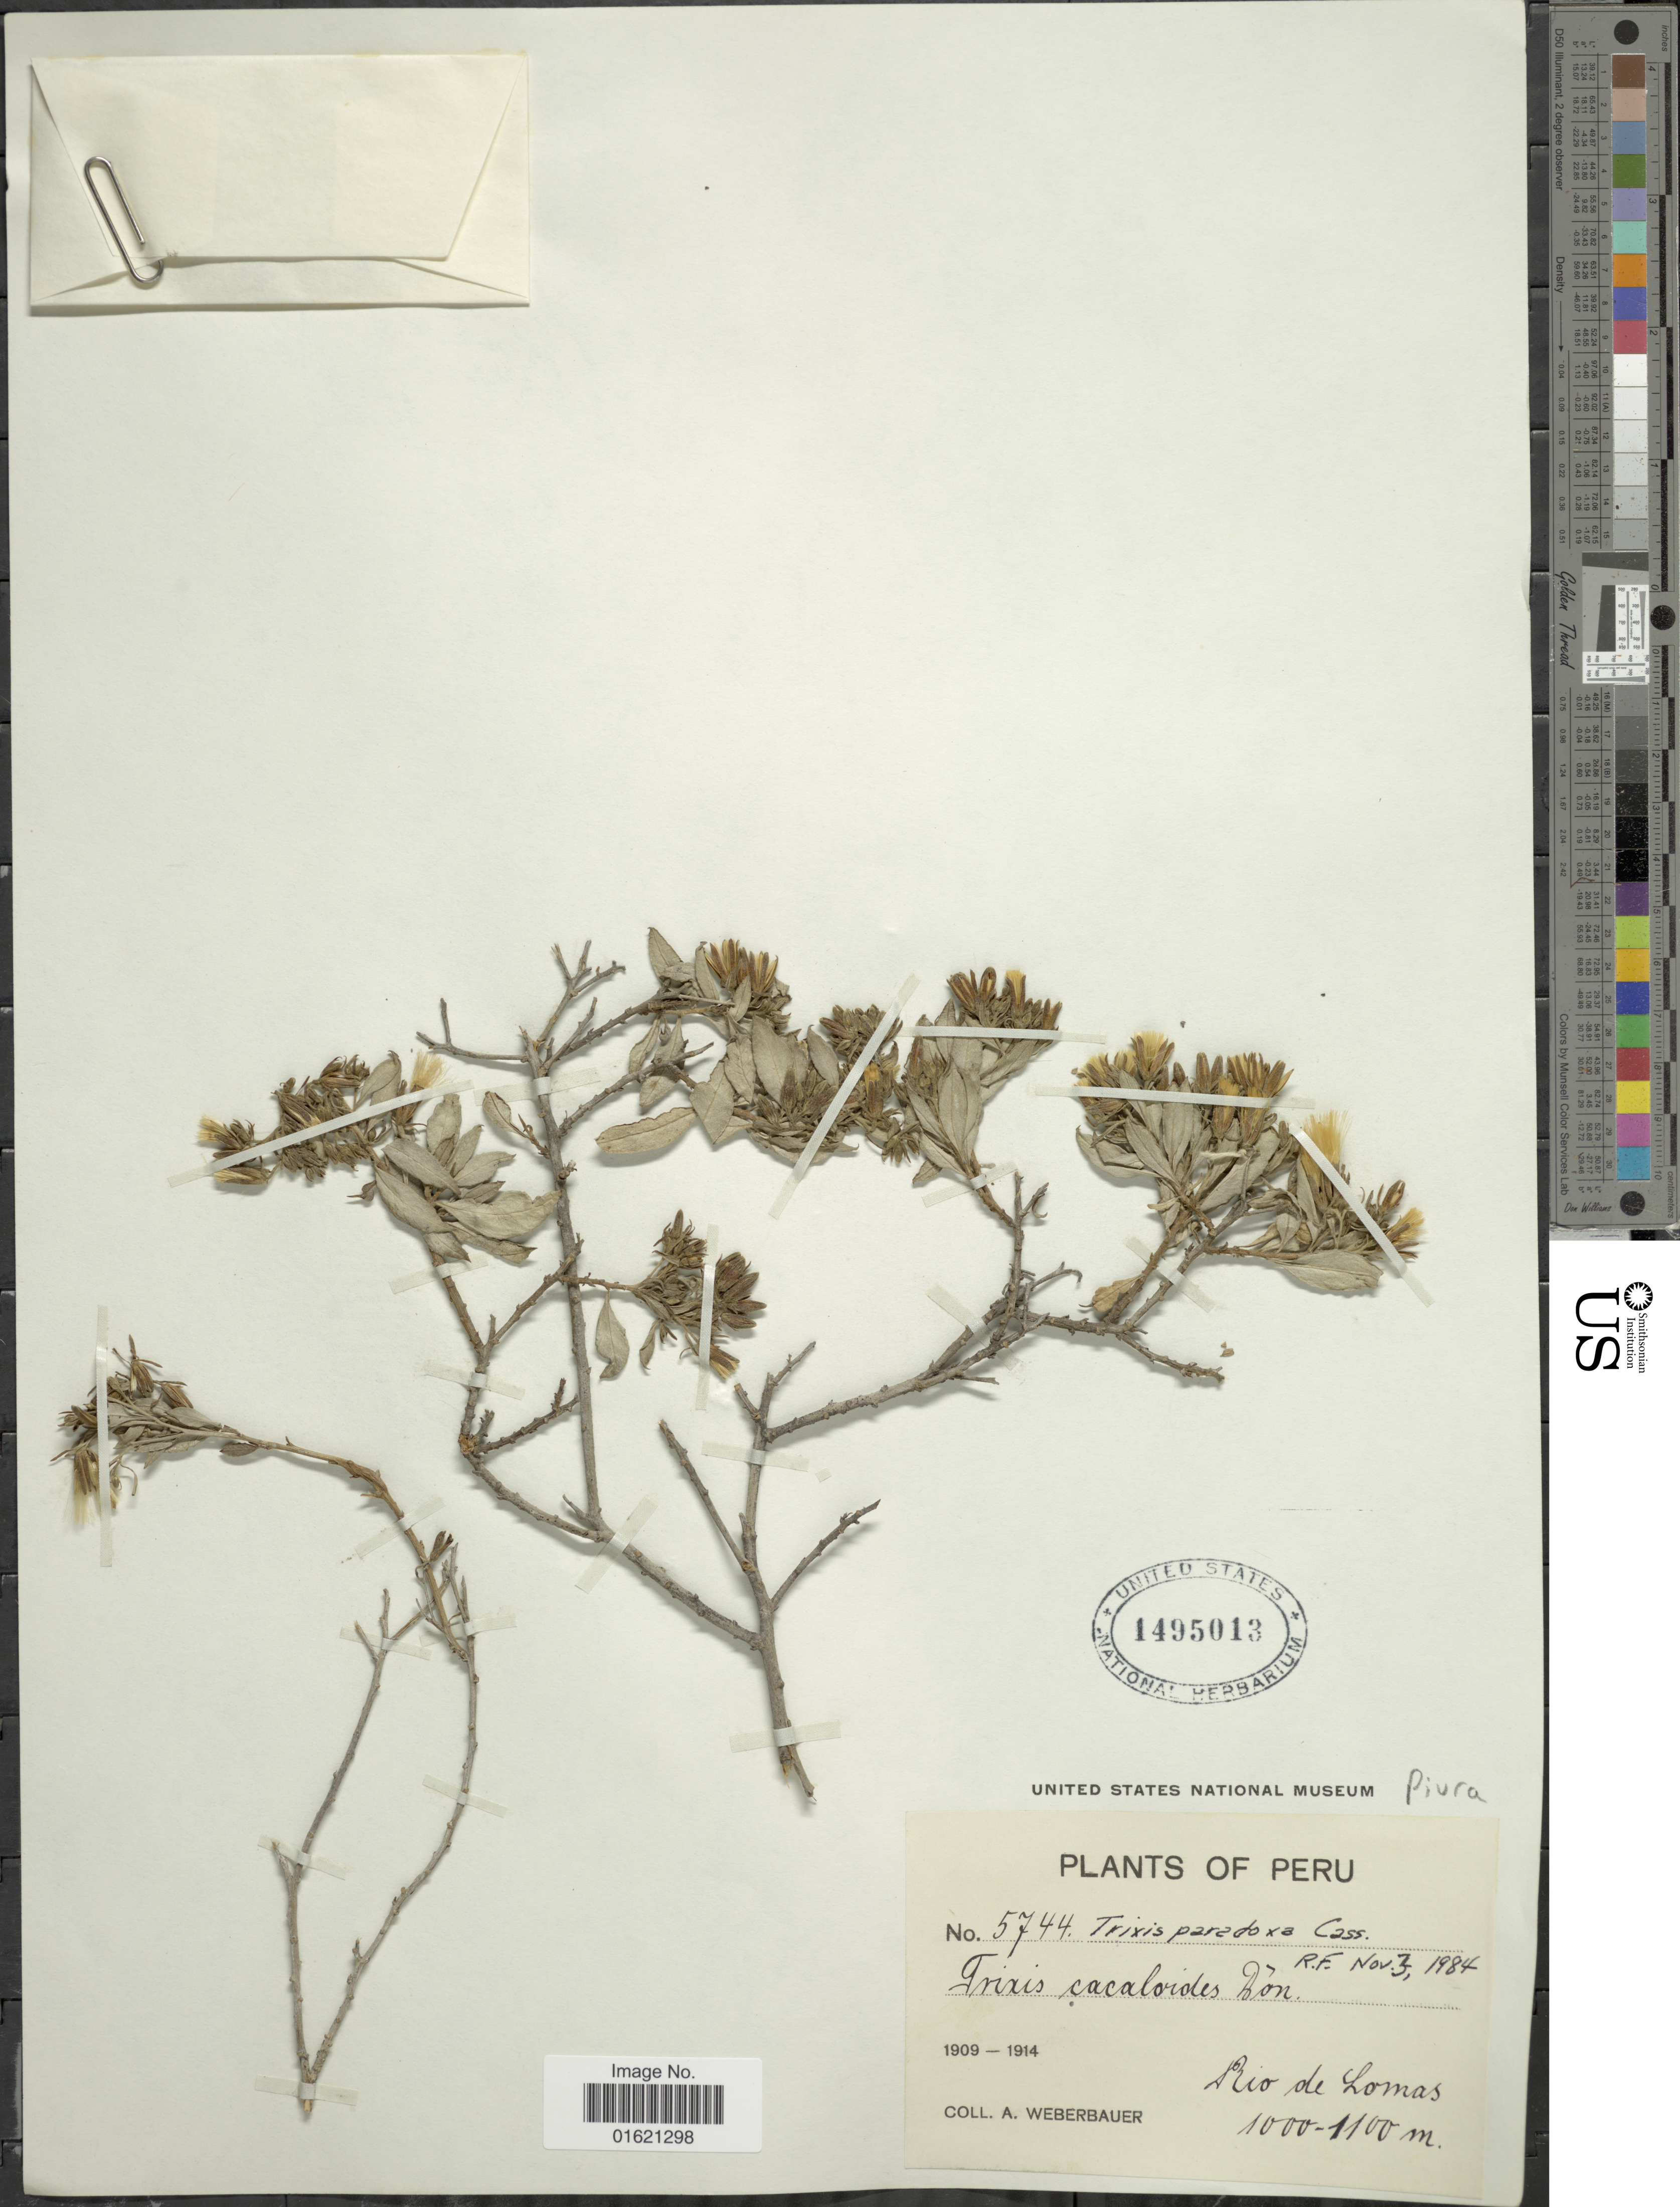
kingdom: Plantae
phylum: Tracheophyta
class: Magnoliopsida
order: Asterales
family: Asteraceae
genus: Trixis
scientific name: Trixis cacalioides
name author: (Kunth) D. Don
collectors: A. Weberbauer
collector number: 5744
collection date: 1909/1914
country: Peru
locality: Rio de Lomas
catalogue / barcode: US 1495013